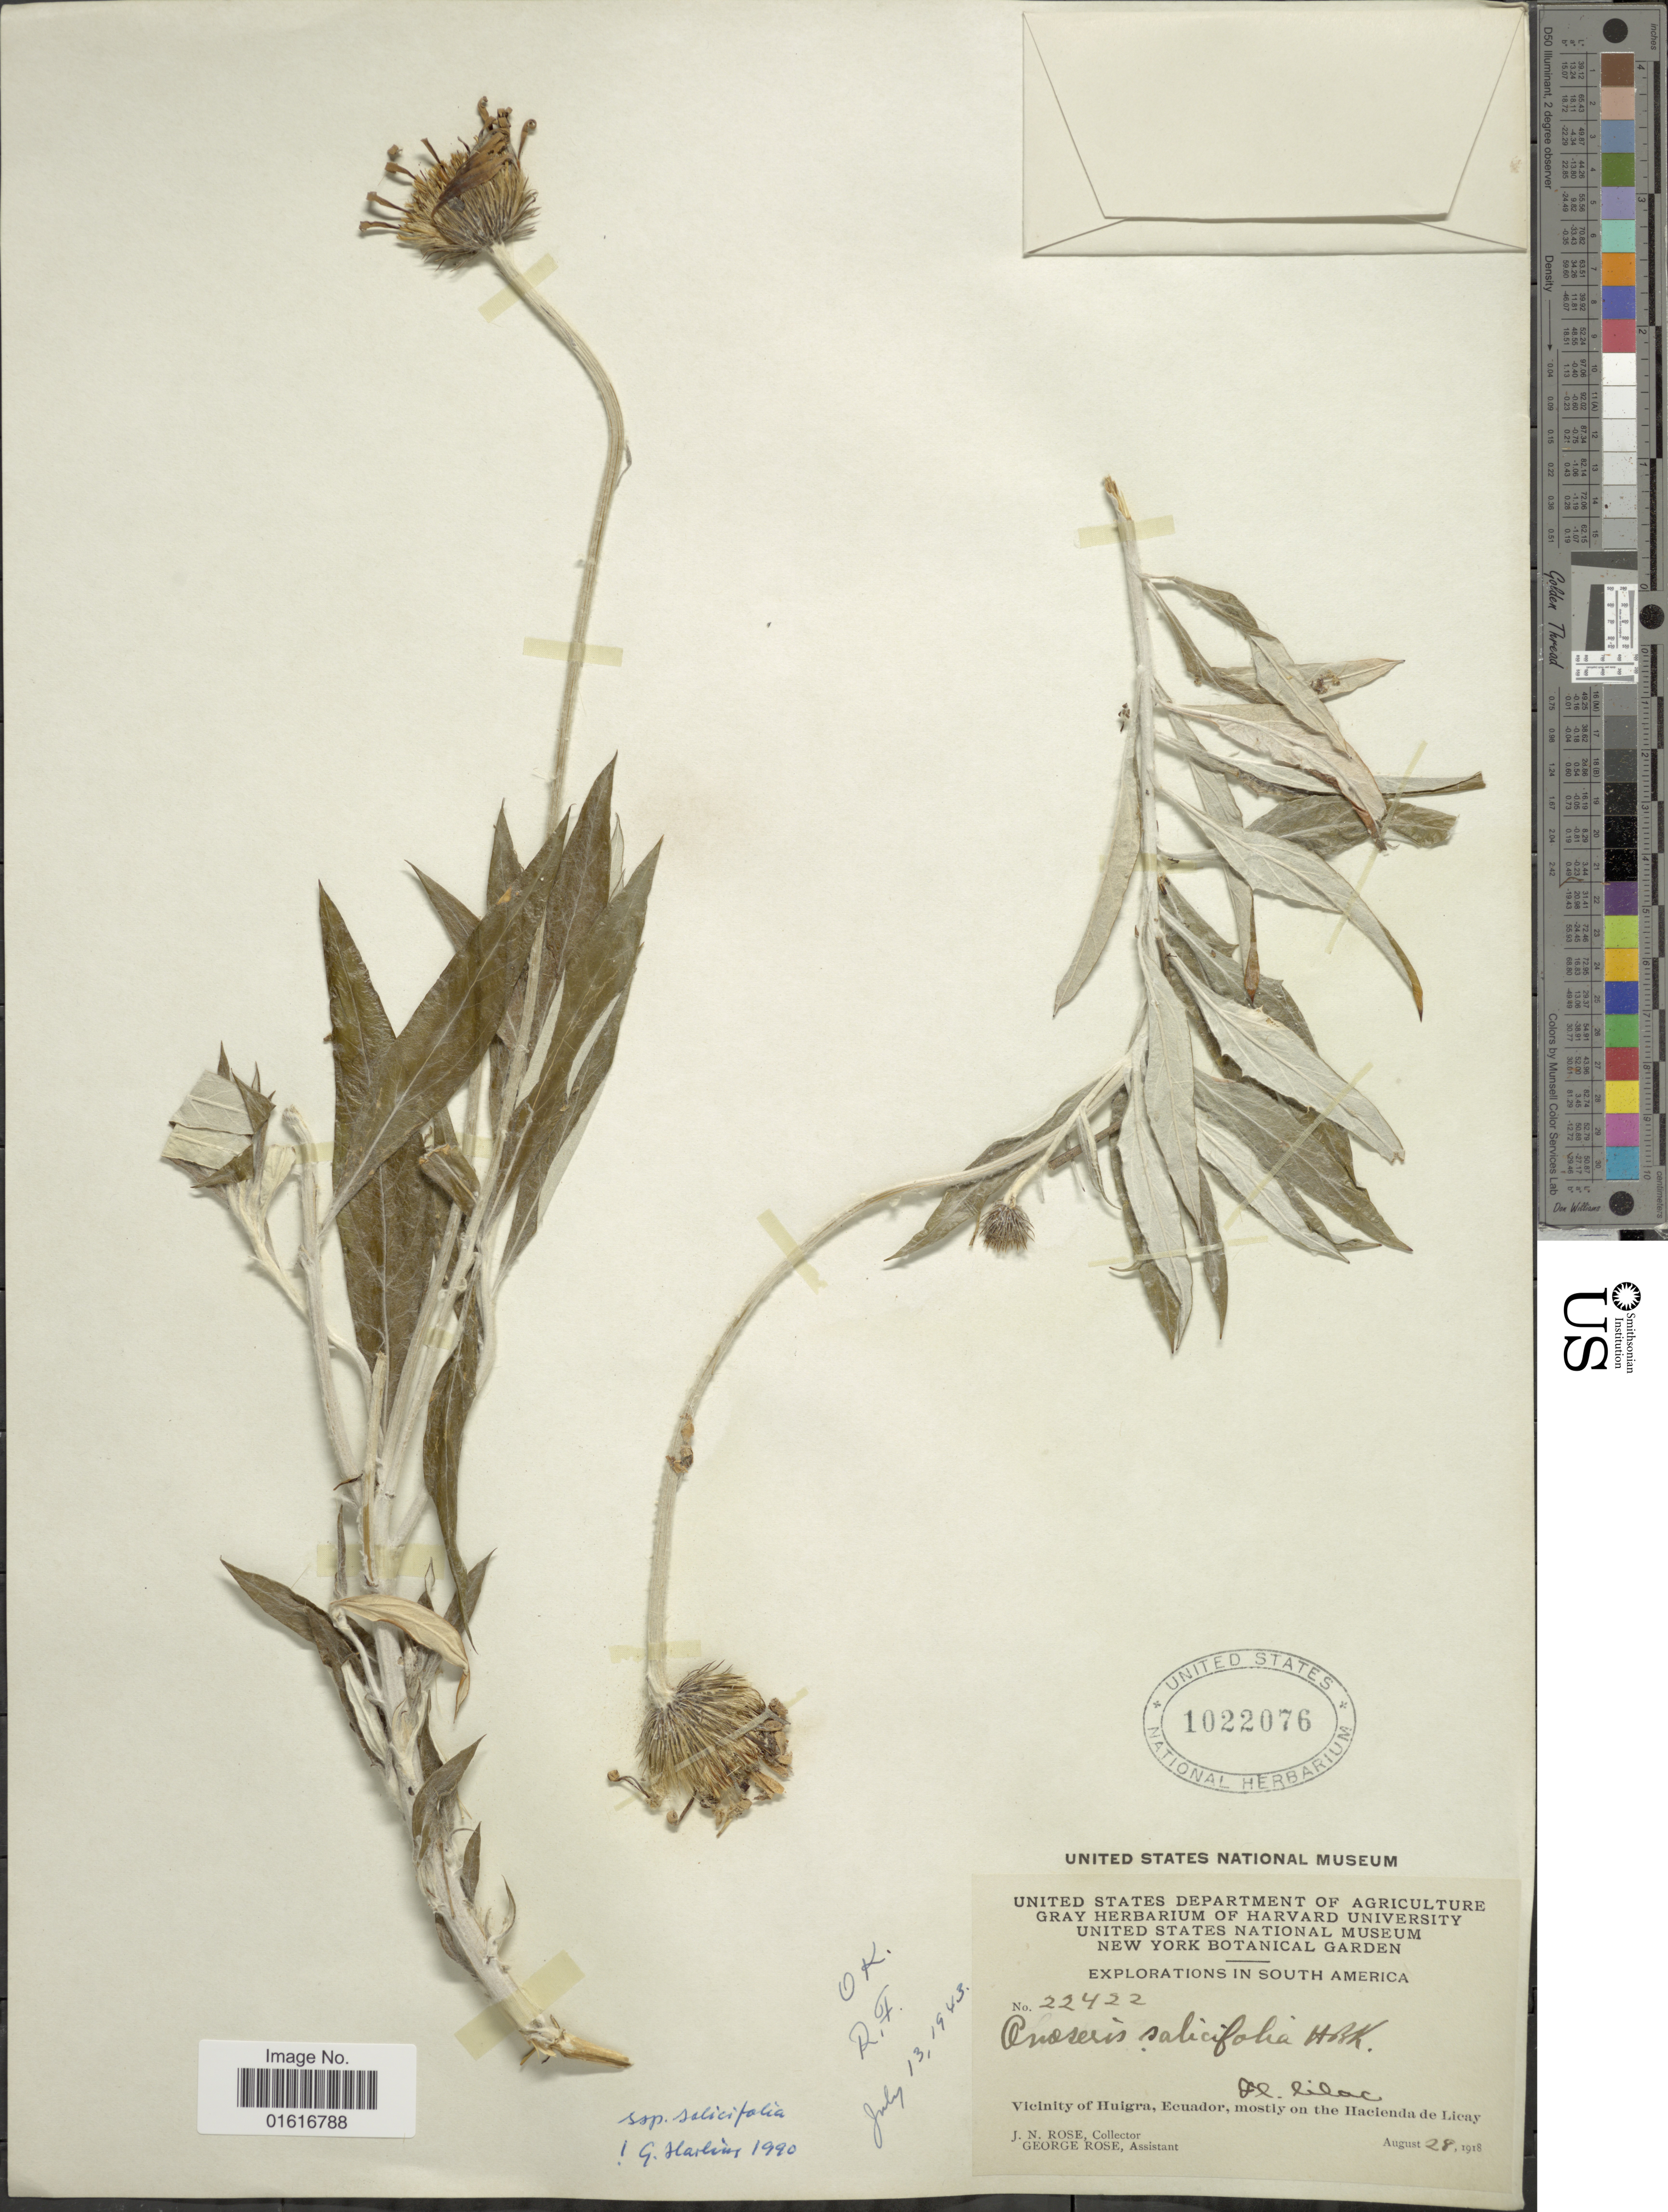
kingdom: Plantae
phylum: Tracheophyta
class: Magnoliopsida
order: Asterales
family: Asteraceae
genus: Onoseris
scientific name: Onoseris salicifolia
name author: Kunth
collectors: J. N. Rose & G. Rose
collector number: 22422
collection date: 1918-08-28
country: Ecuador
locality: Vicinity of Huigra, mostly on the Hacienda de Licay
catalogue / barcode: US 1022076